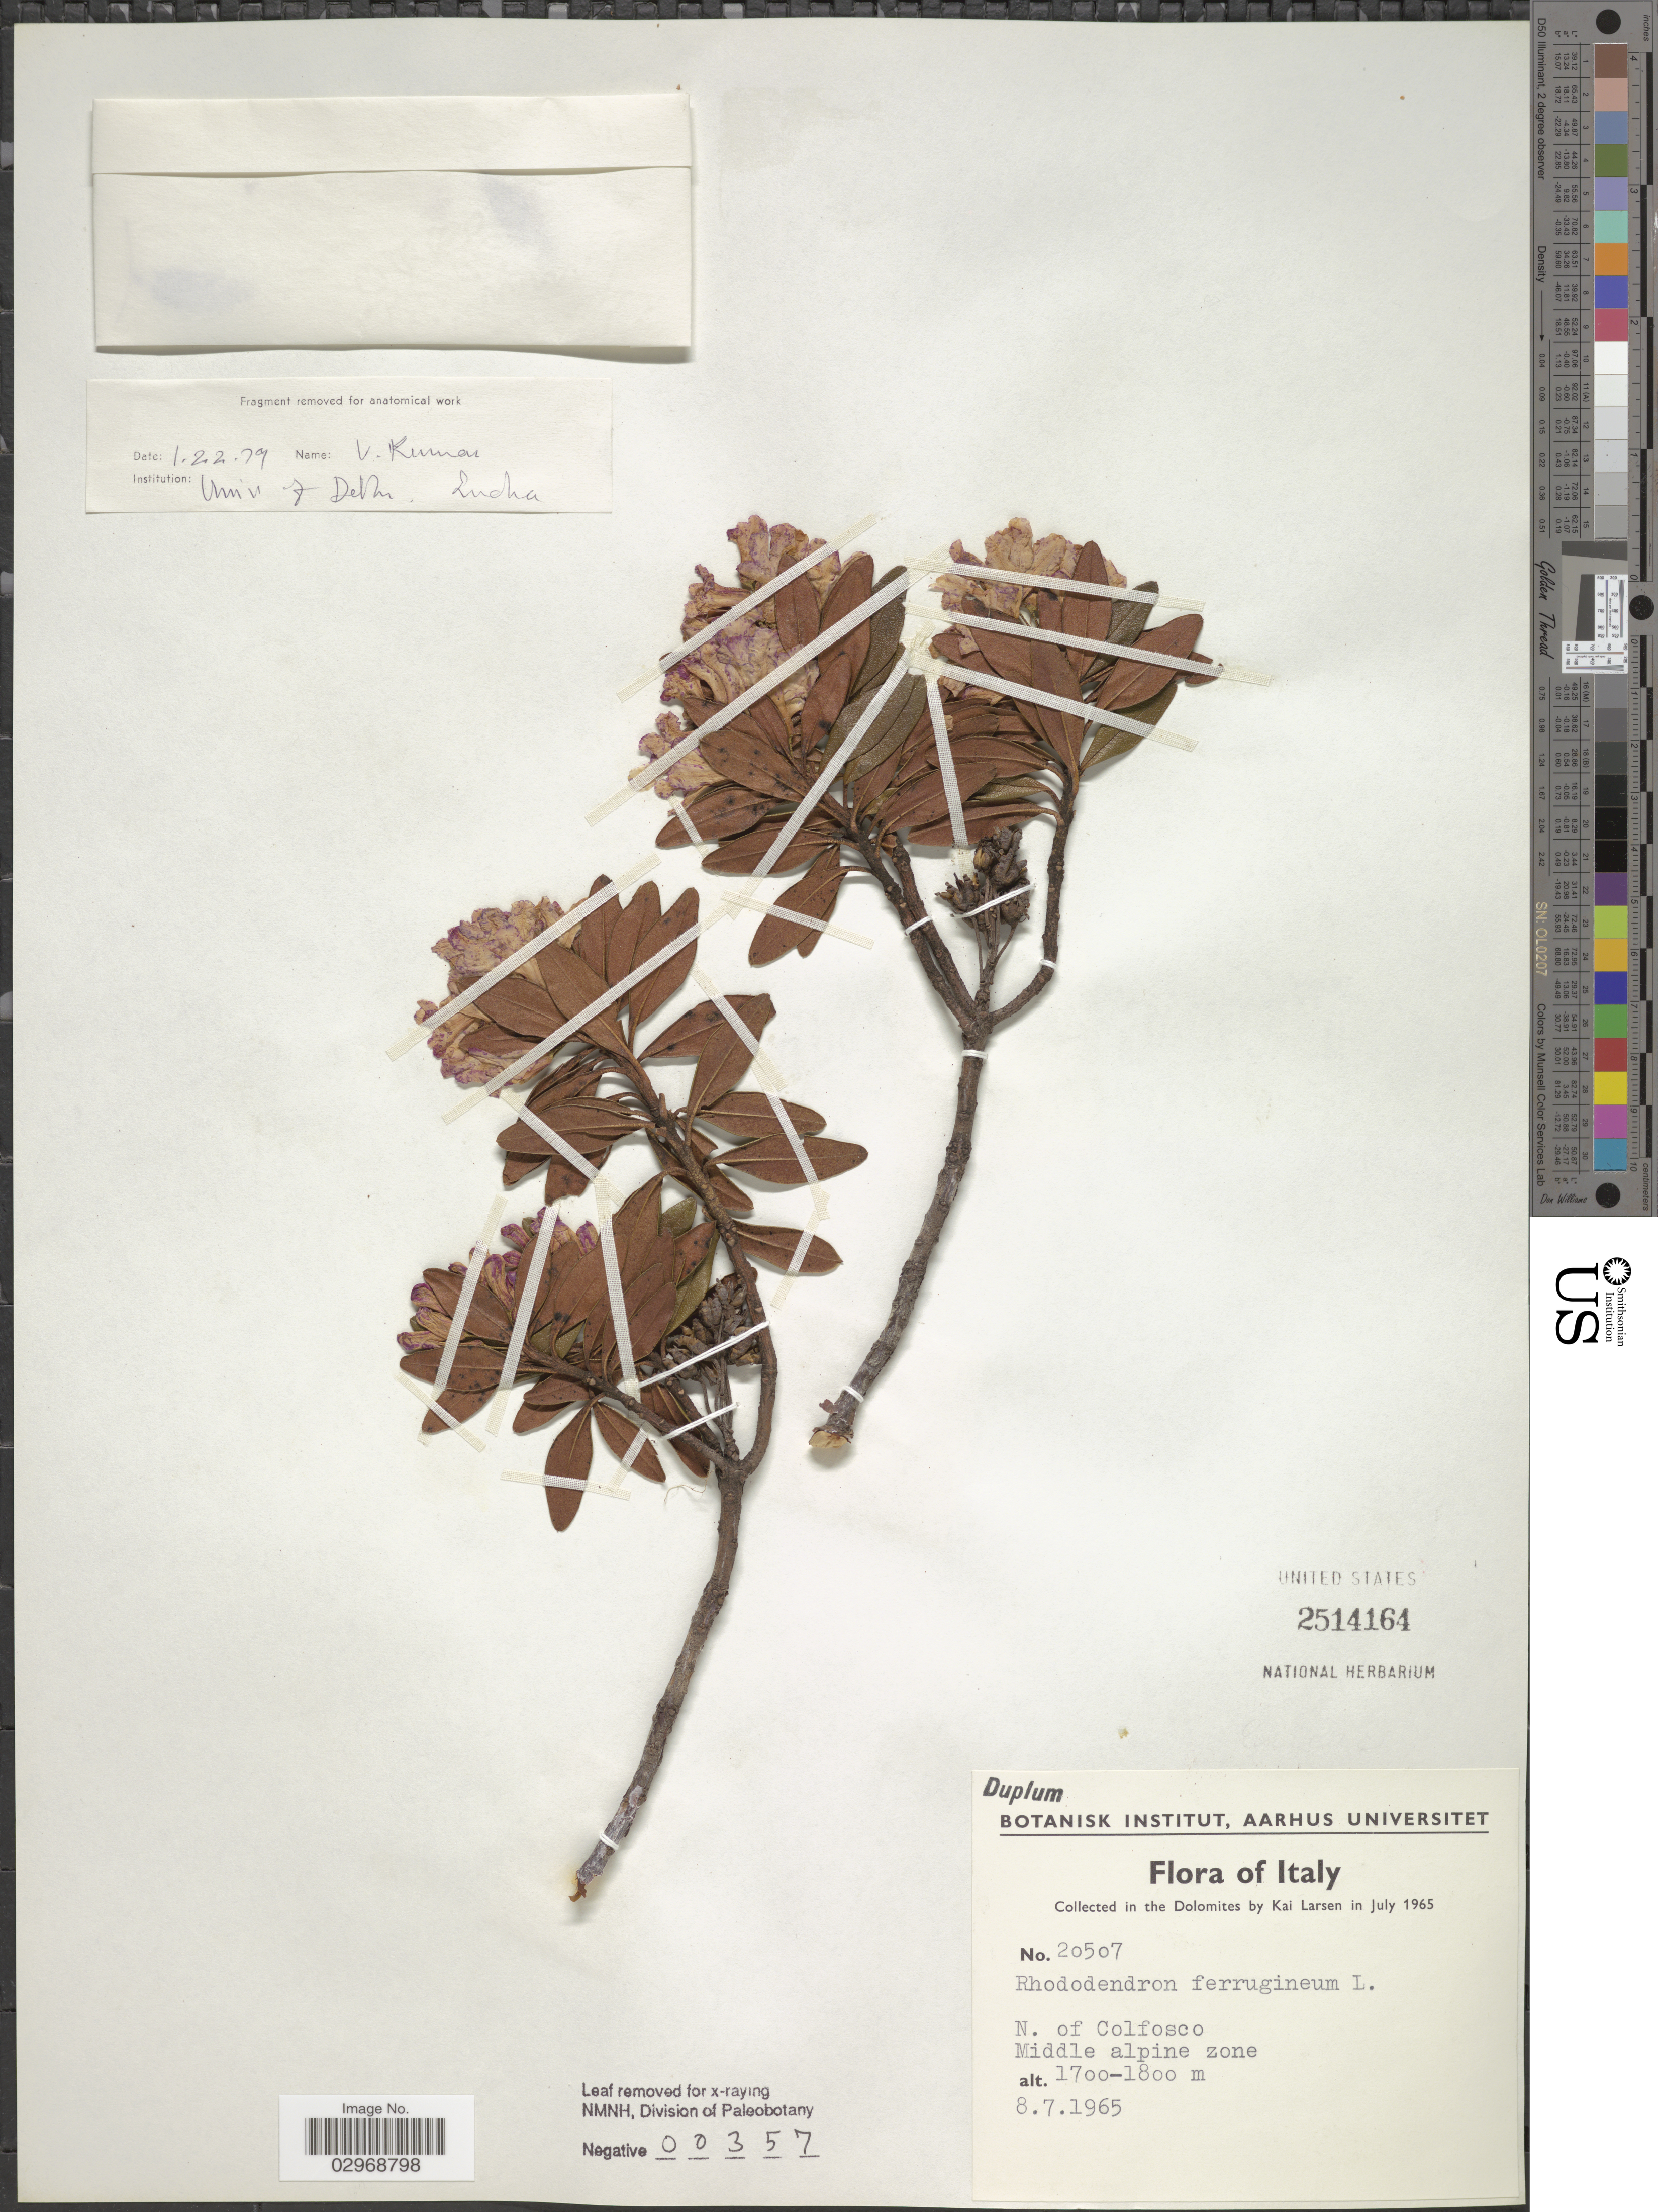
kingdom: Plantae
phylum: Tracheophyta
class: Magnoliopsida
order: Ericales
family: Ericaceae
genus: Rhododendron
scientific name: Rhododendron ferrugineum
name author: L.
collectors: K. Larsen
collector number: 20507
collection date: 1965-07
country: Italy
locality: Dolomites, N. of Colfosco, Middle alpine zone.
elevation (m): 1700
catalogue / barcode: US 2514164